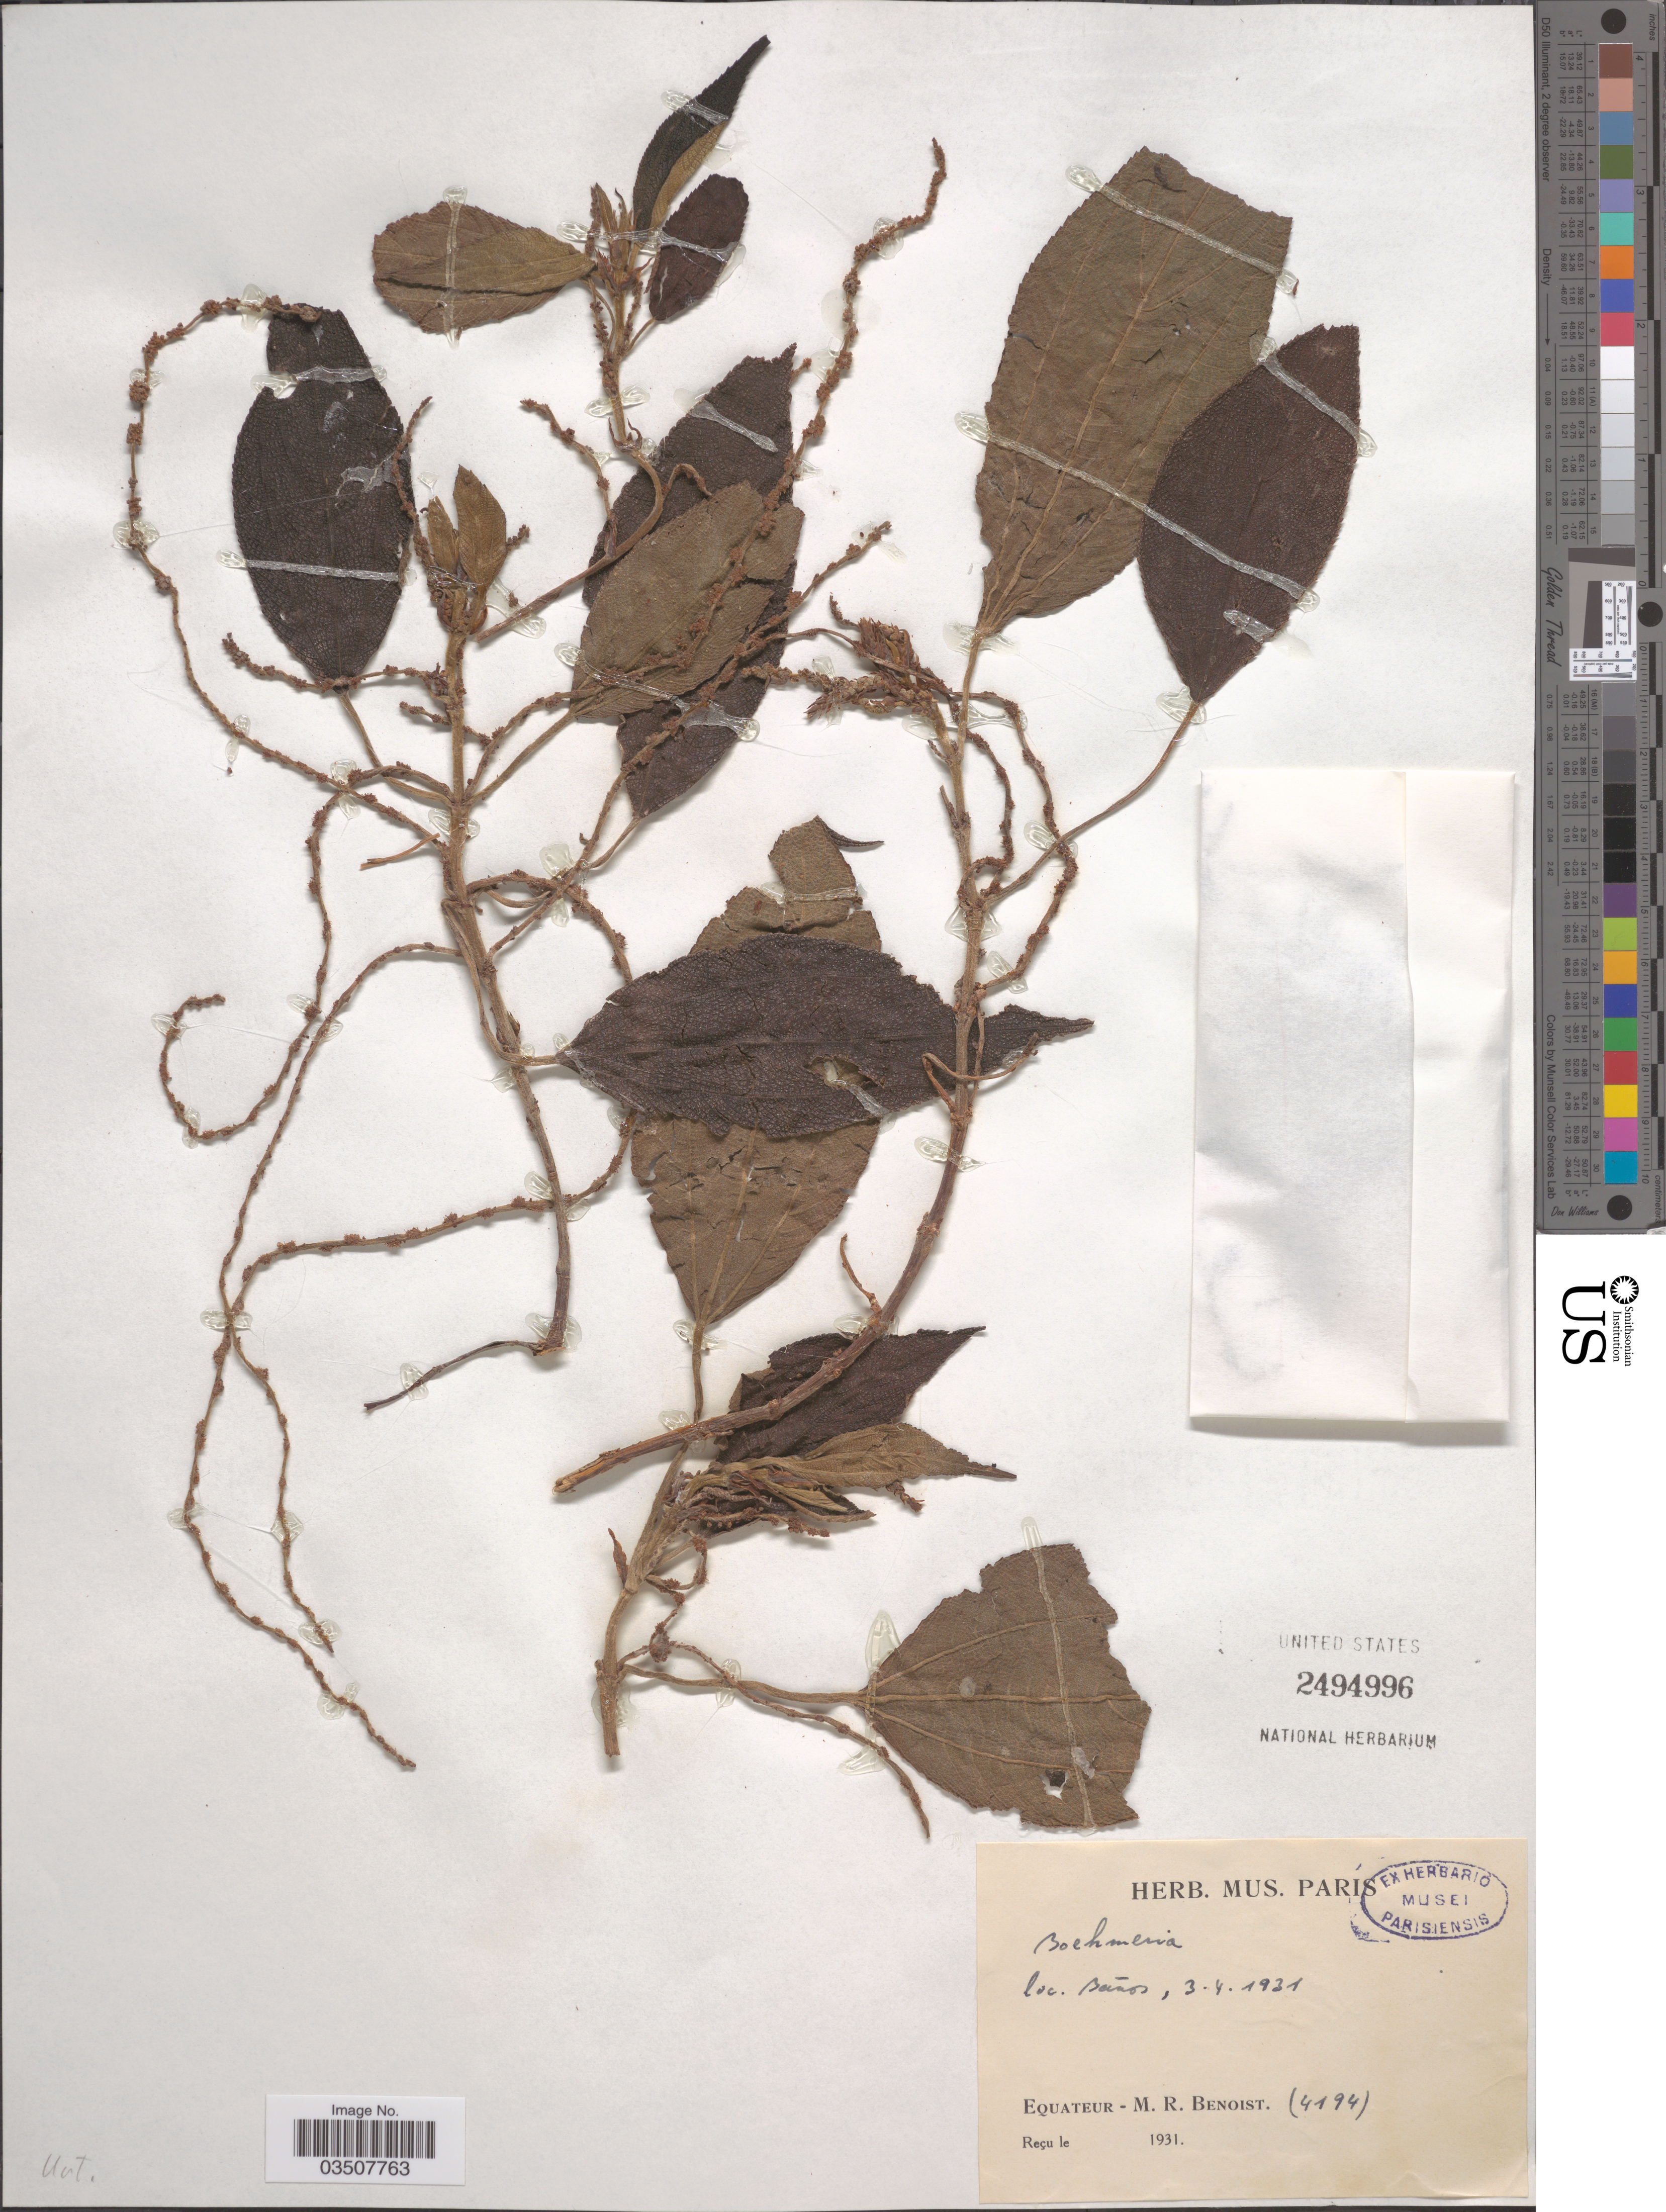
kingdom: Plantae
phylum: Tracheophyta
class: Magnoliopsida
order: Rosales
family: Urticaceae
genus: Boehmeria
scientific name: Boehmeria sp.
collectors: M. Benoist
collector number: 4194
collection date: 1931-04-03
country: Ecuador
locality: Baños.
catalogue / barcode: US 2494996